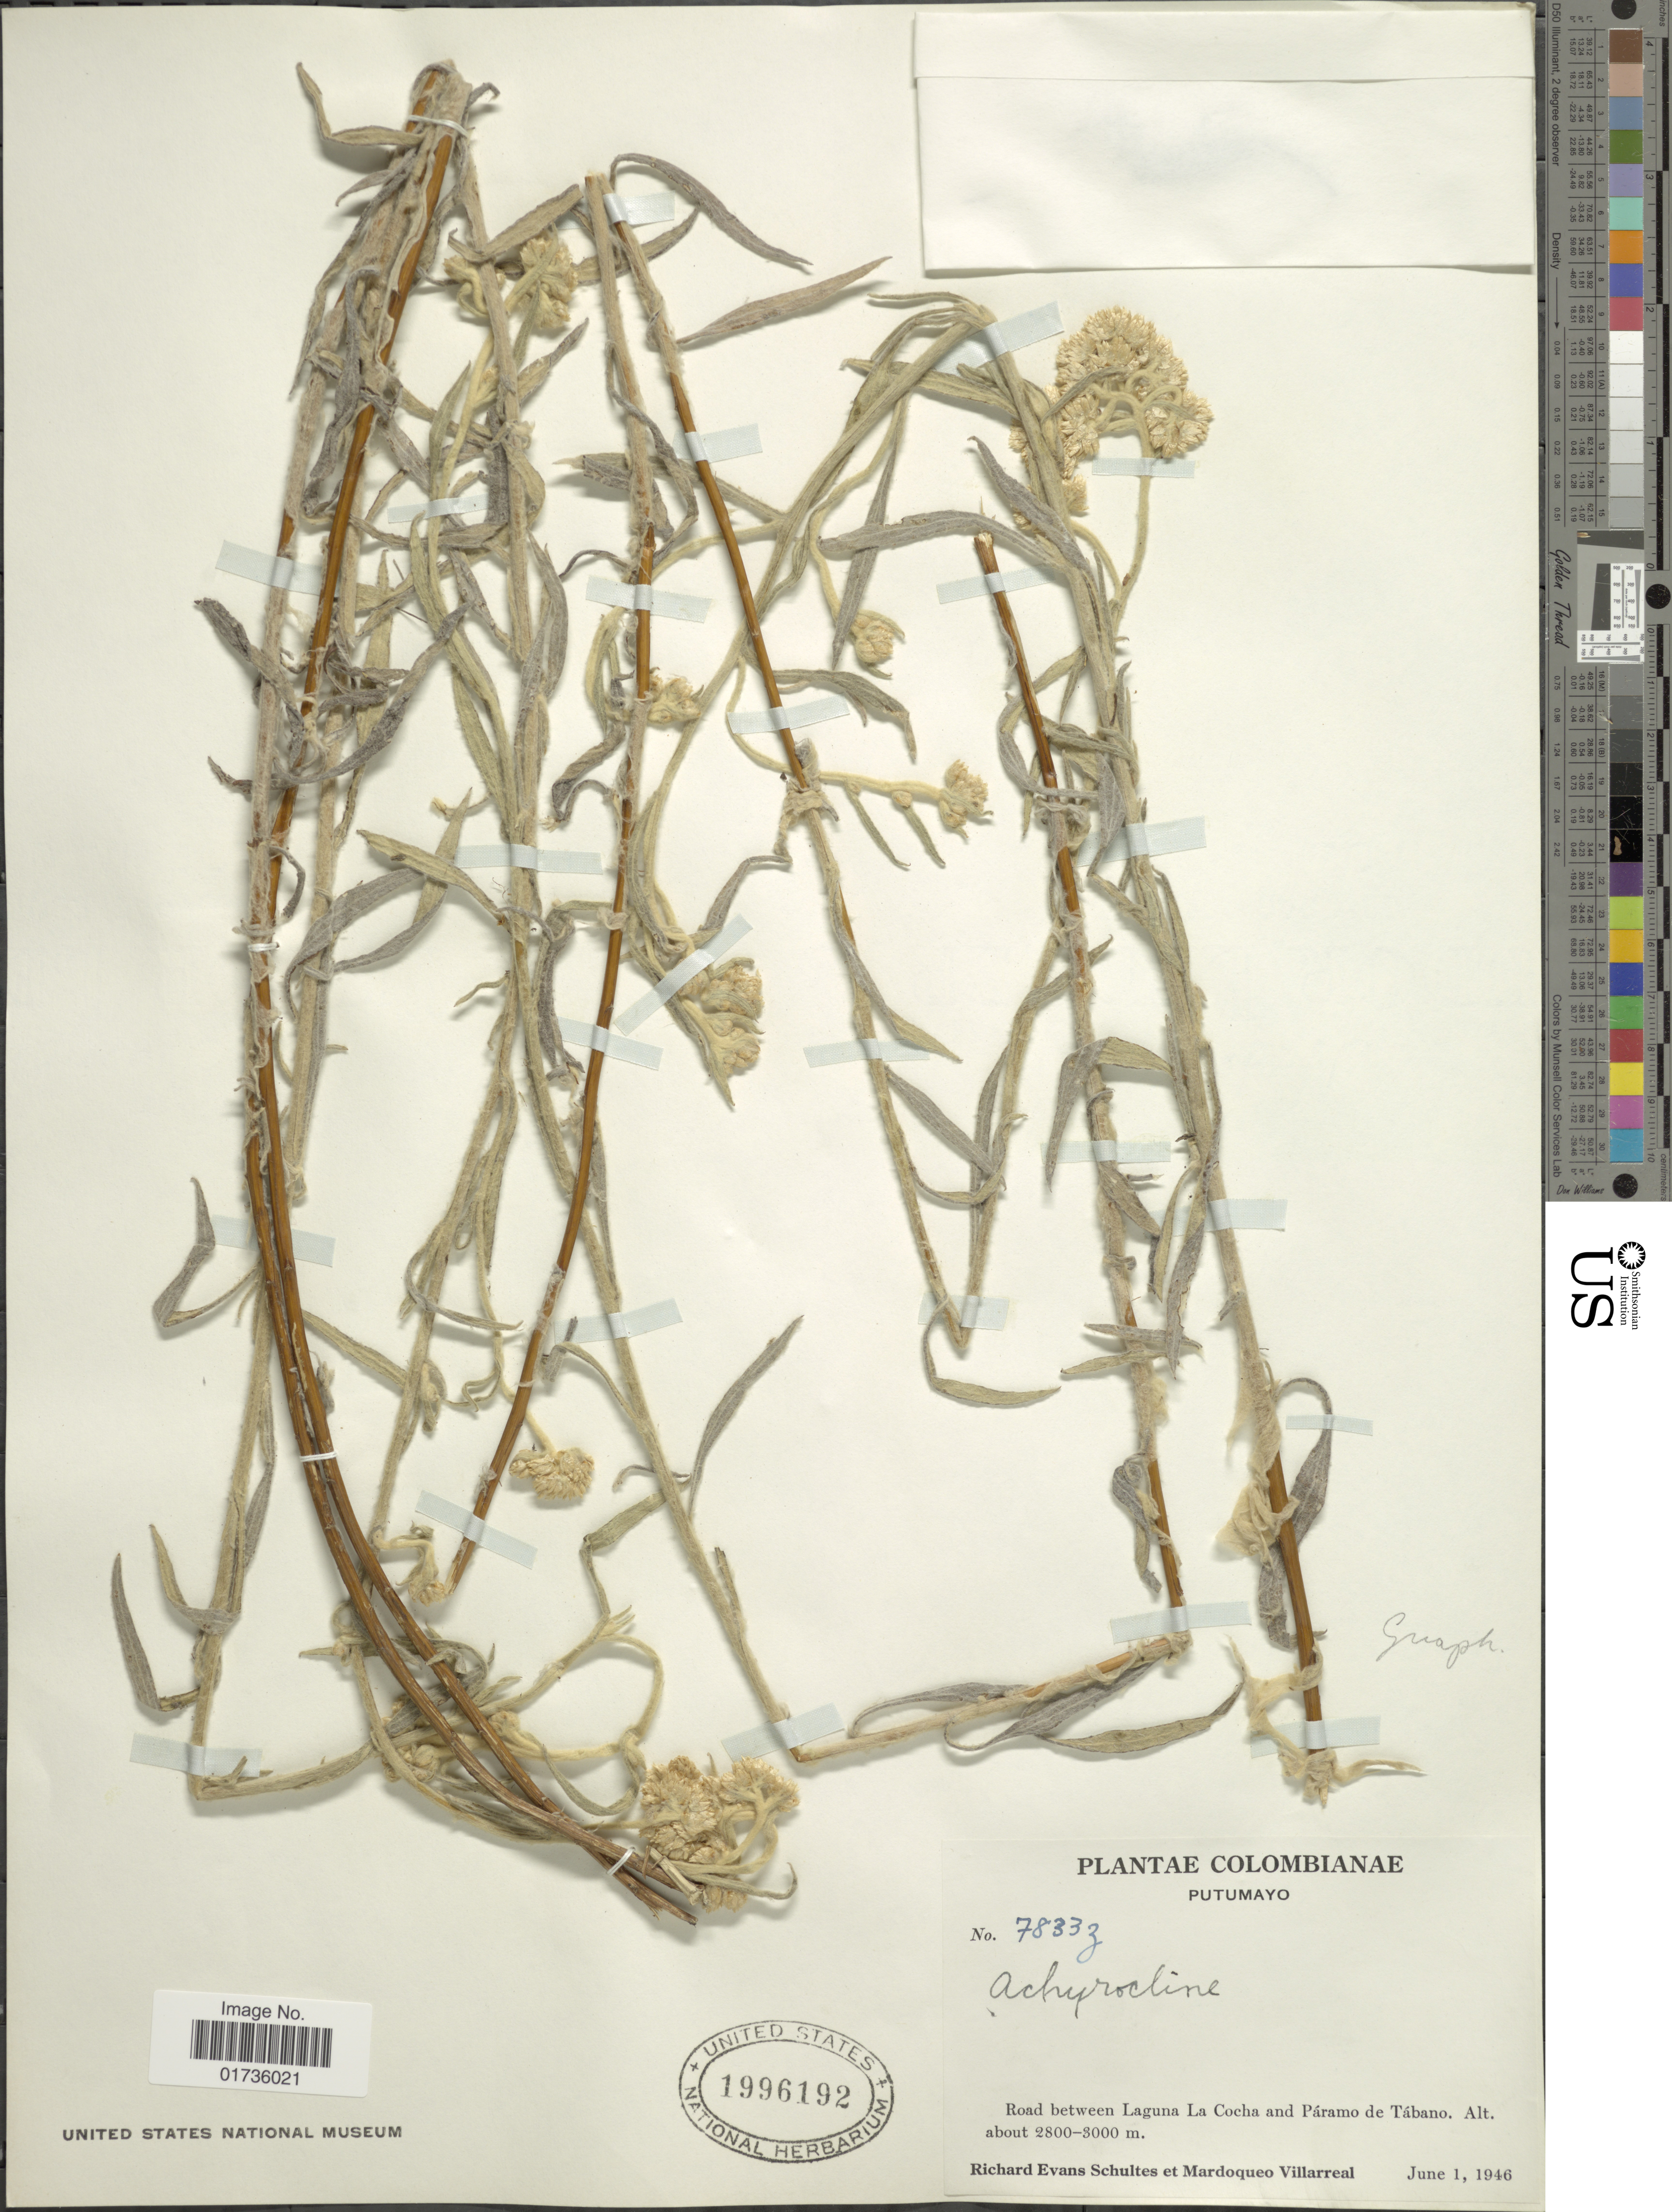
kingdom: Plantae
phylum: Tracheophyta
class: Magnoliopsida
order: Asterales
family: Asteraceae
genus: Achyrocline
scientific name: Achyrocline sp.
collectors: R. E. Schultes & M. Villarreal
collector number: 7833z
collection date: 1946-06-01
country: Colombia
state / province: Putumayo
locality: Road between Laguna La Cocha and Páramo de Tábano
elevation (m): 2800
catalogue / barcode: US 1996192